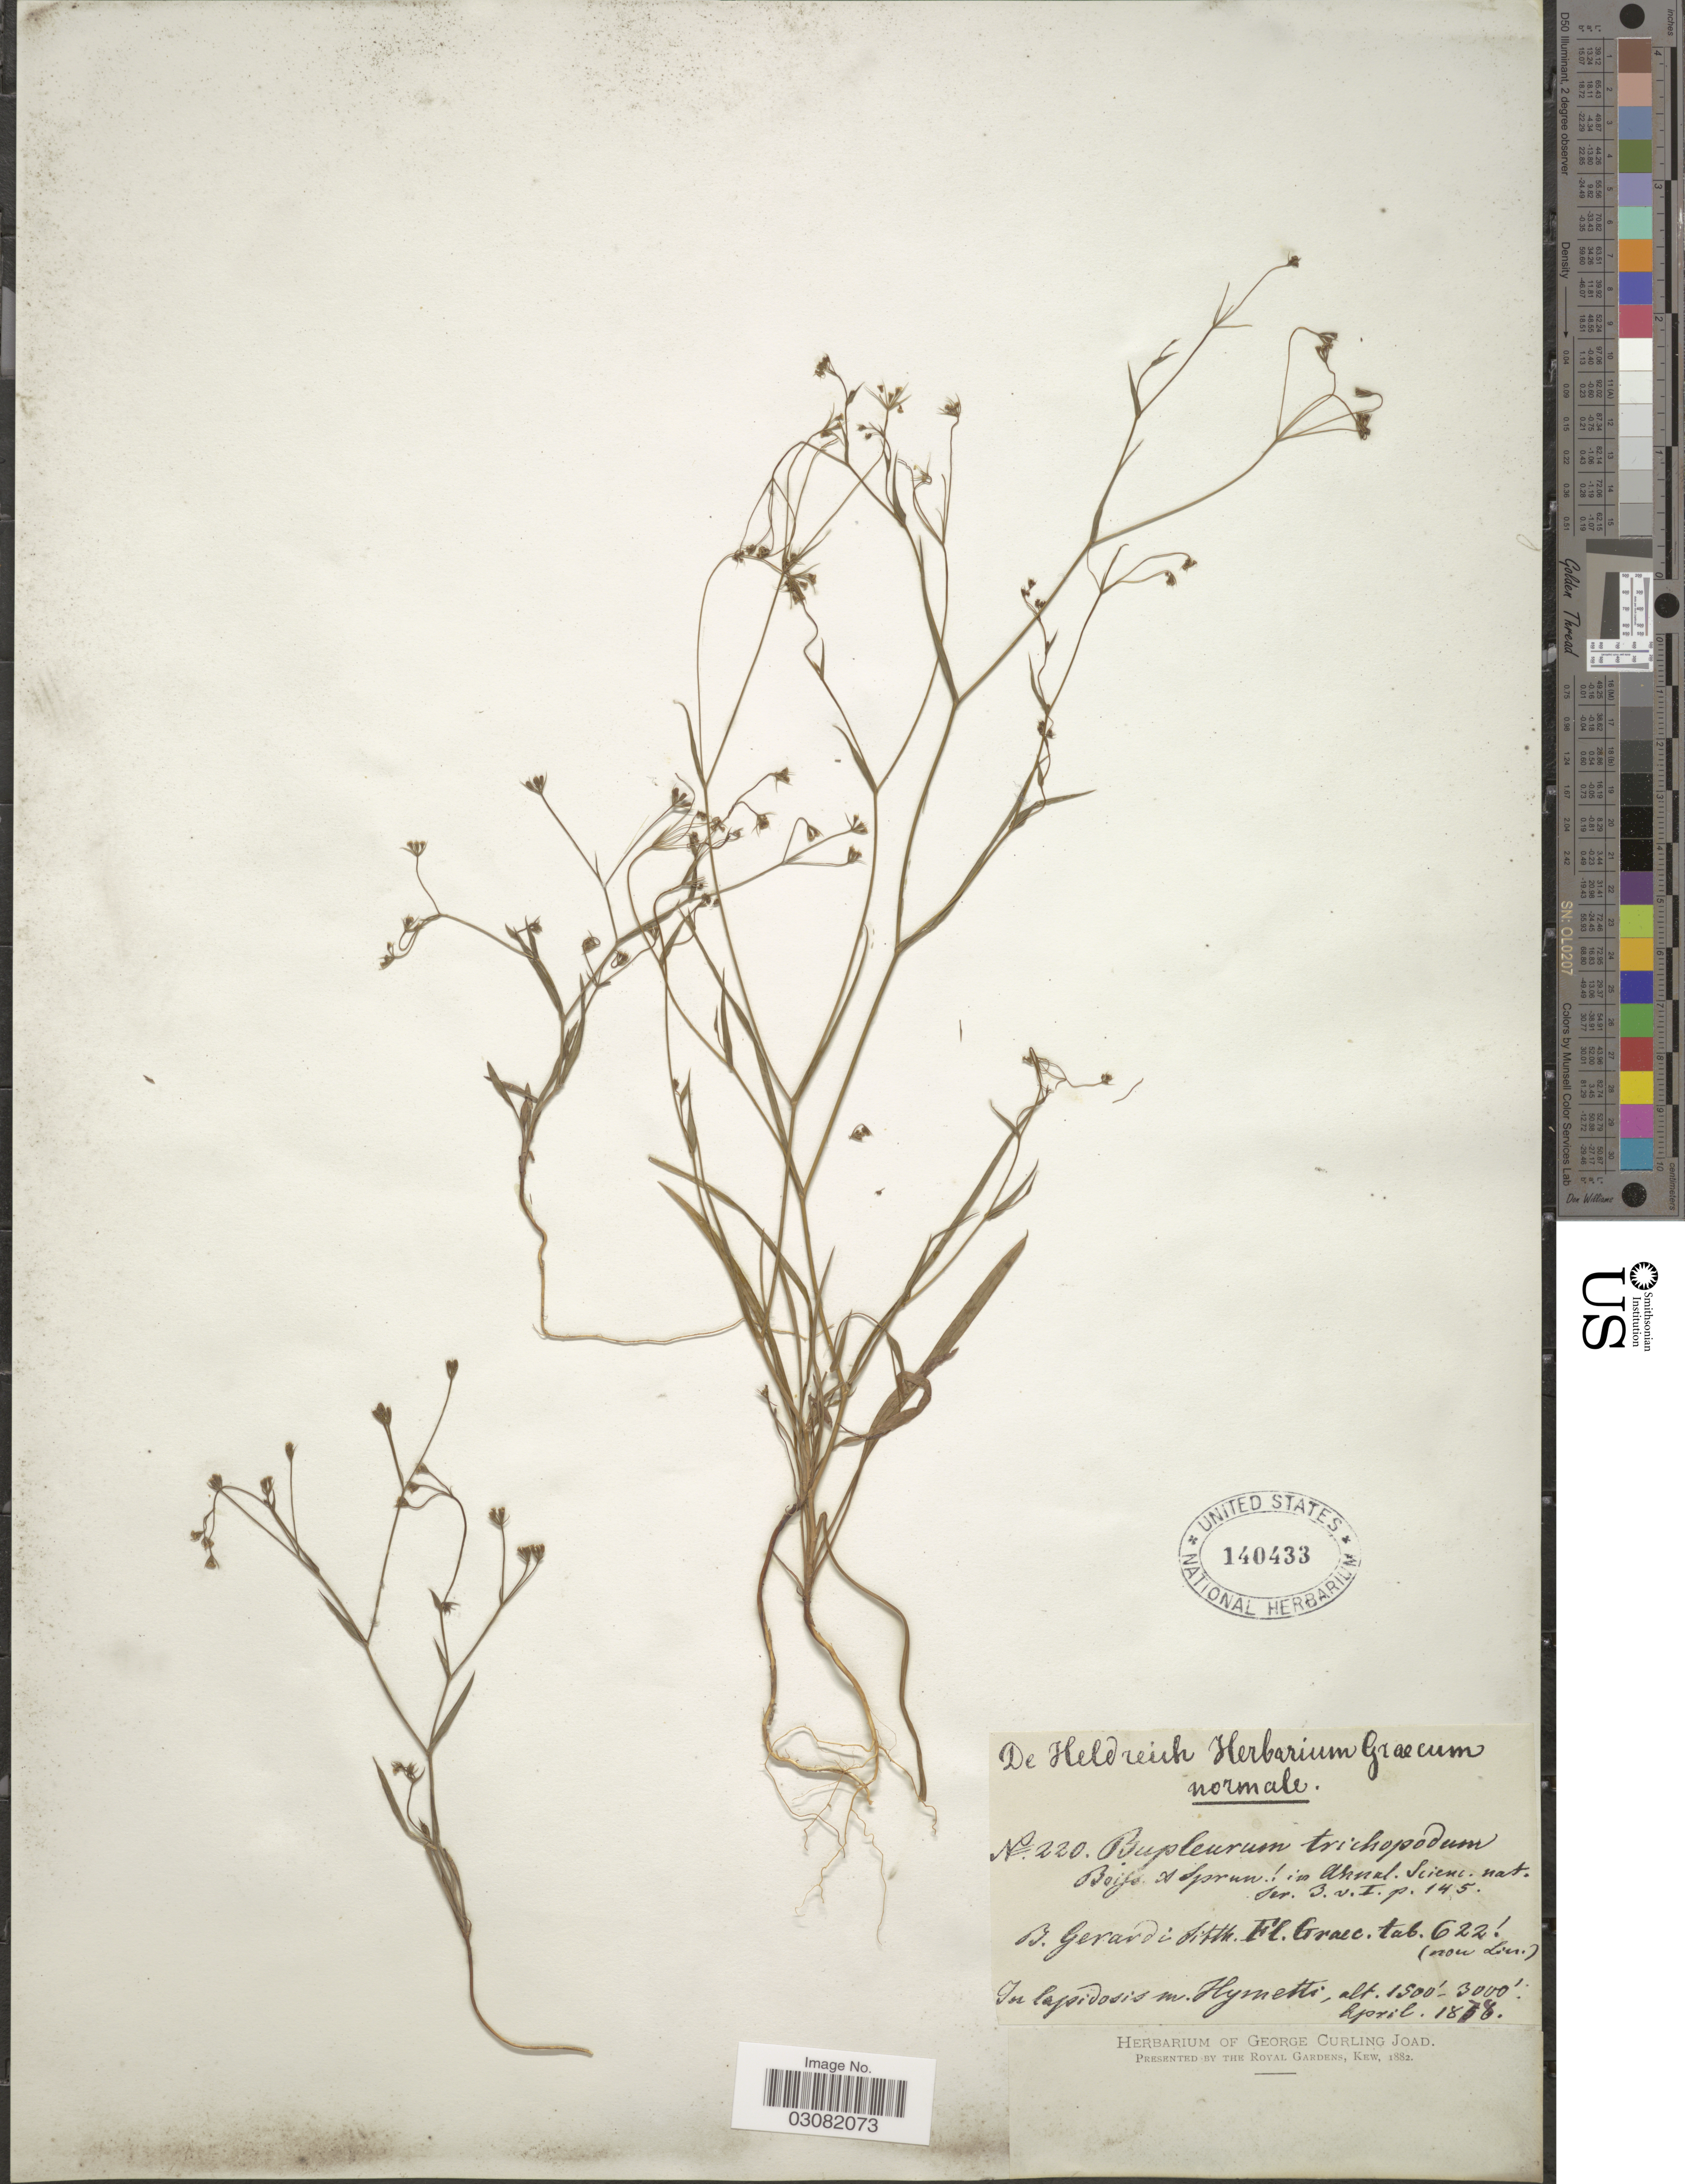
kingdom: Plantae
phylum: Tracheophyta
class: Magnoliopsida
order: Apiales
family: Apiaceae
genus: Bupleurum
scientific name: Bupleurum trichopodum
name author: Boiss. & Spruner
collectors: -. De Heldreich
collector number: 220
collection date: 1878-04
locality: In lapdosis m. Hymetti.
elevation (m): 457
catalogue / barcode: US 140433